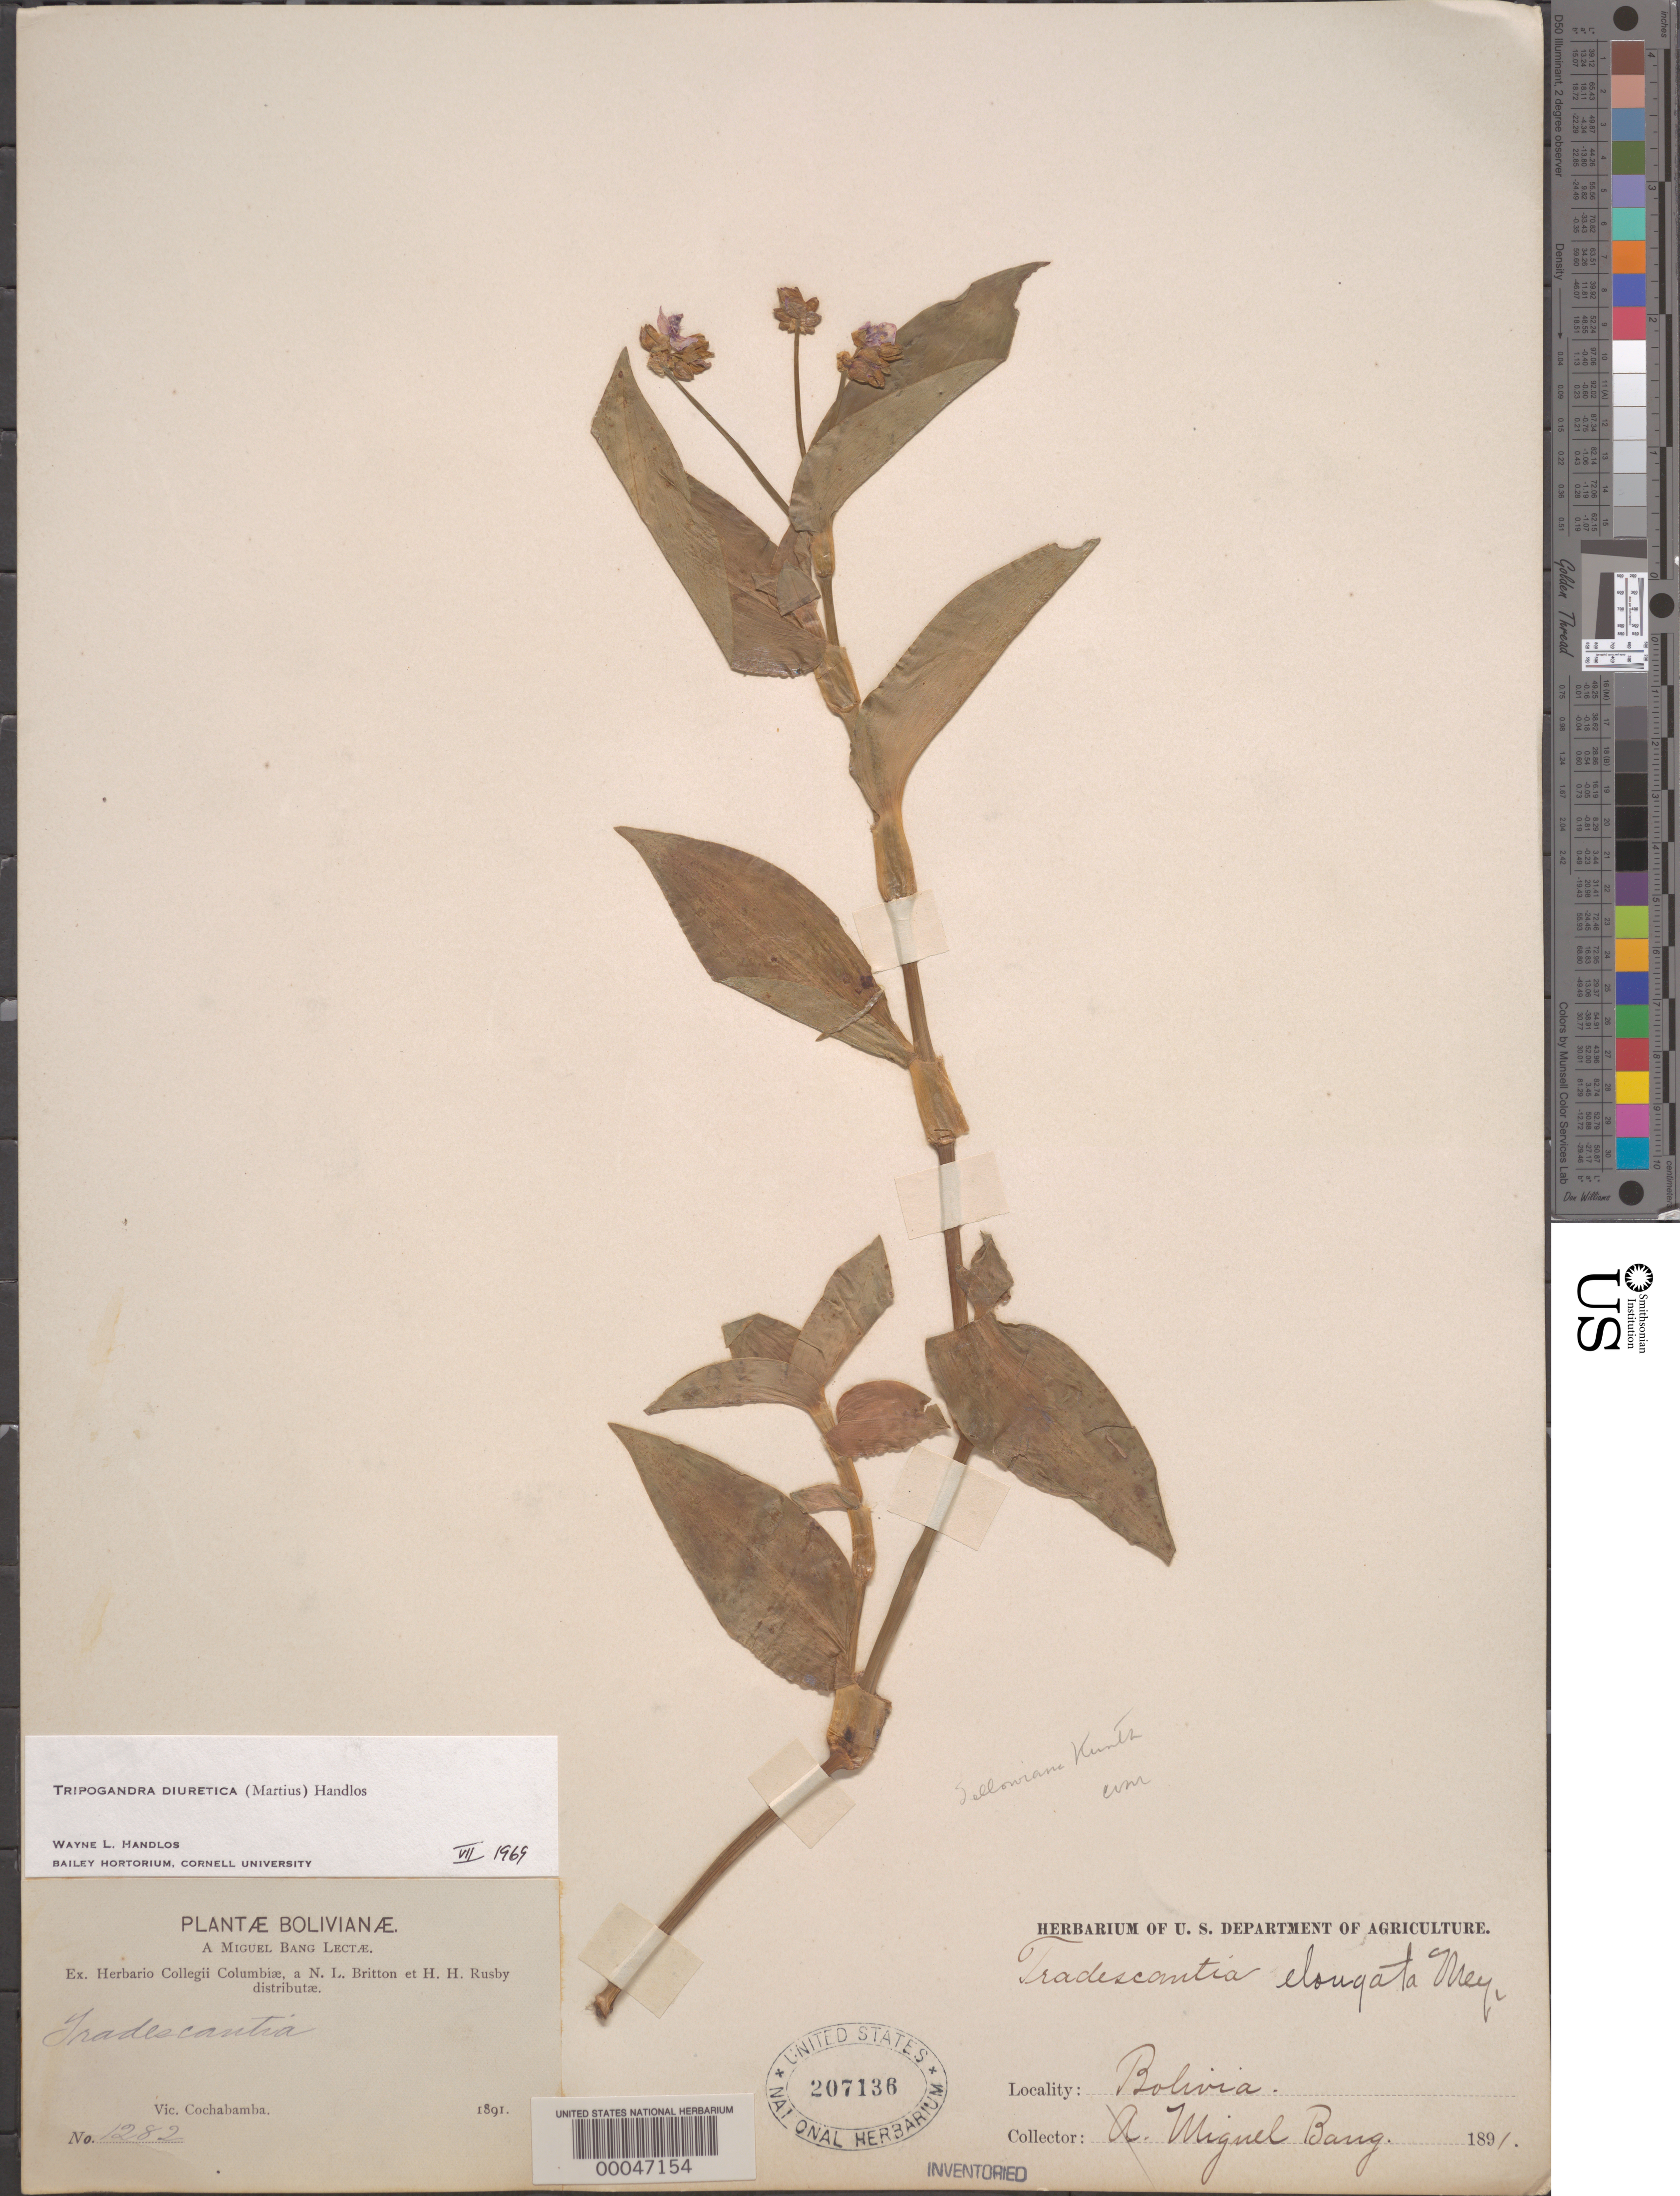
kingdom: Plantae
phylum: Tracheophyta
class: Liliopsida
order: Commelinales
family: Commelinaceae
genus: Tripogandra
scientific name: Tripogandra diuretica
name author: (Mart.) Handlos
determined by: Handlos, W. L.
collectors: M. Bang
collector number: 1282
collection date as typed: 1891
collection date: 1891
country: Bolivia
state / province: Cochabamba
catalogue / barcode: US 207136